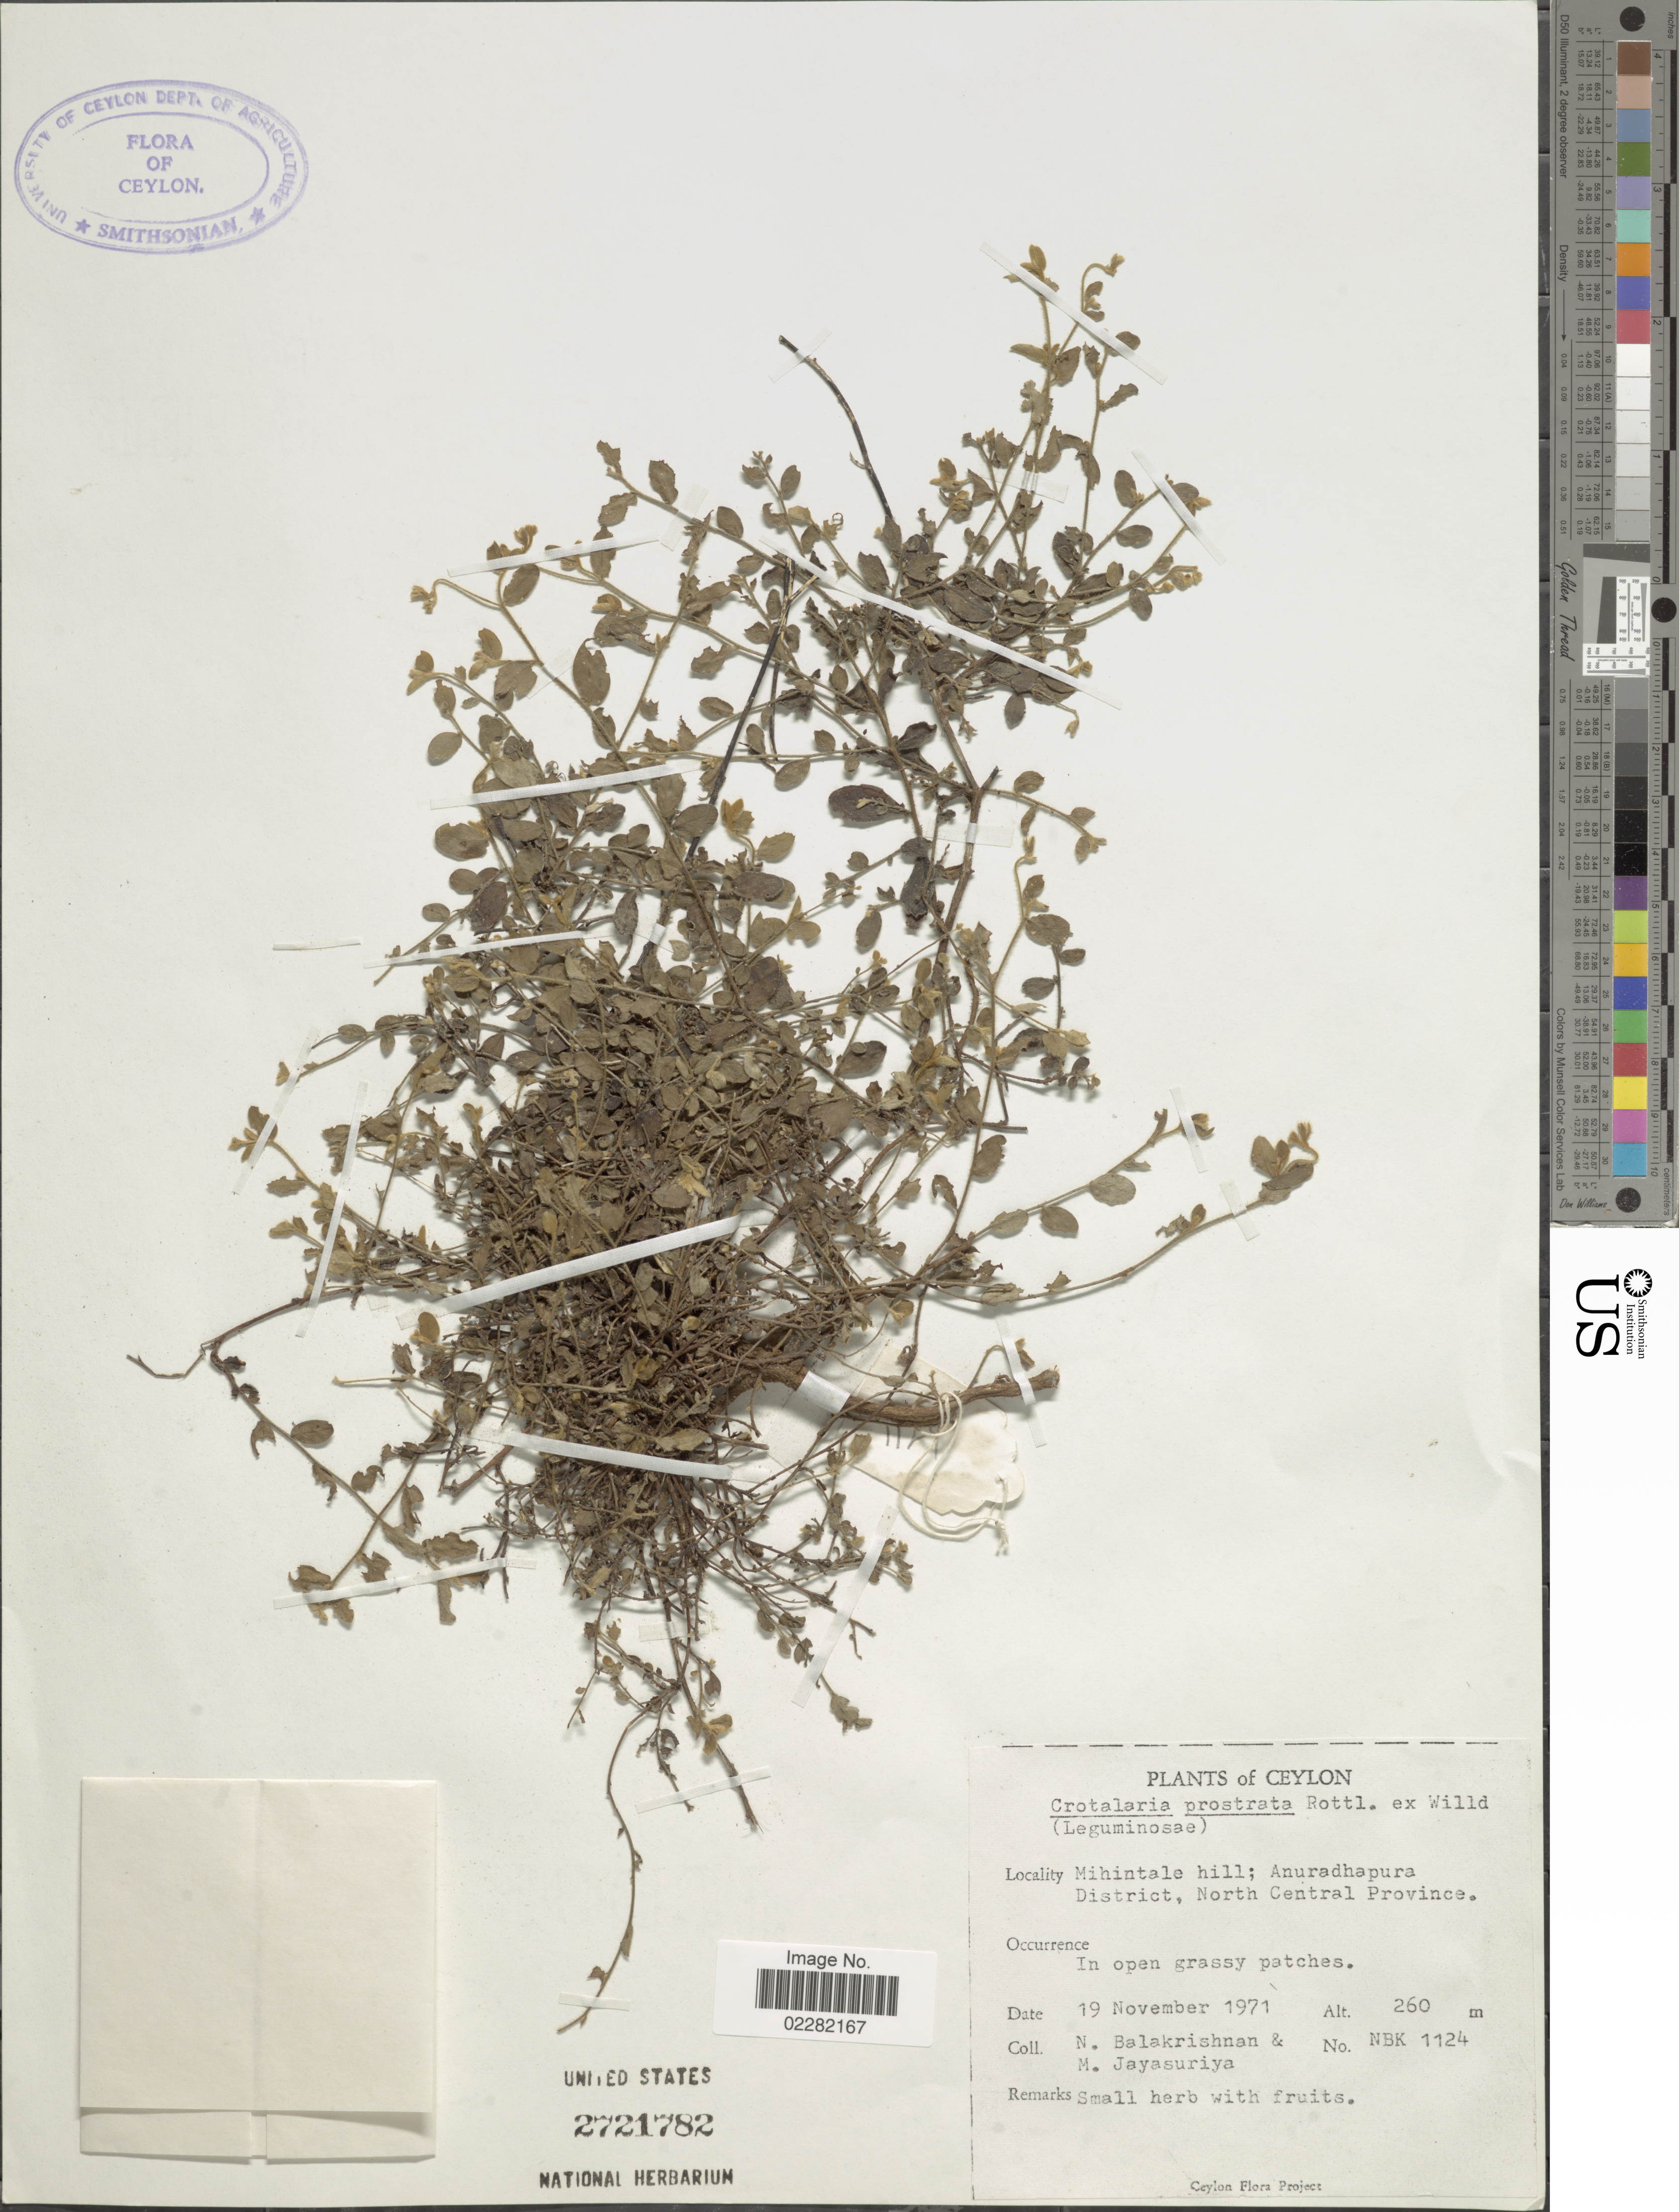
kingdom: Plantae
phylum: Tracheophyta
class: Magnoliopsida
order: Fabales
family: Fabaceae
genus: Crotalaria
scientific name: Crotalaria prostrata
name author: Willd.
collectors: N. Balakrishnan & M. Jayasuriya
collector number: NBK 1124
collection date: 1971-11-19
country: Sri Lanka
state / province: North Central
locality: Ceylon. Mihintale hill; Anuradhapura District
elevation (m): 260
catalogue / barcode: US 2721782